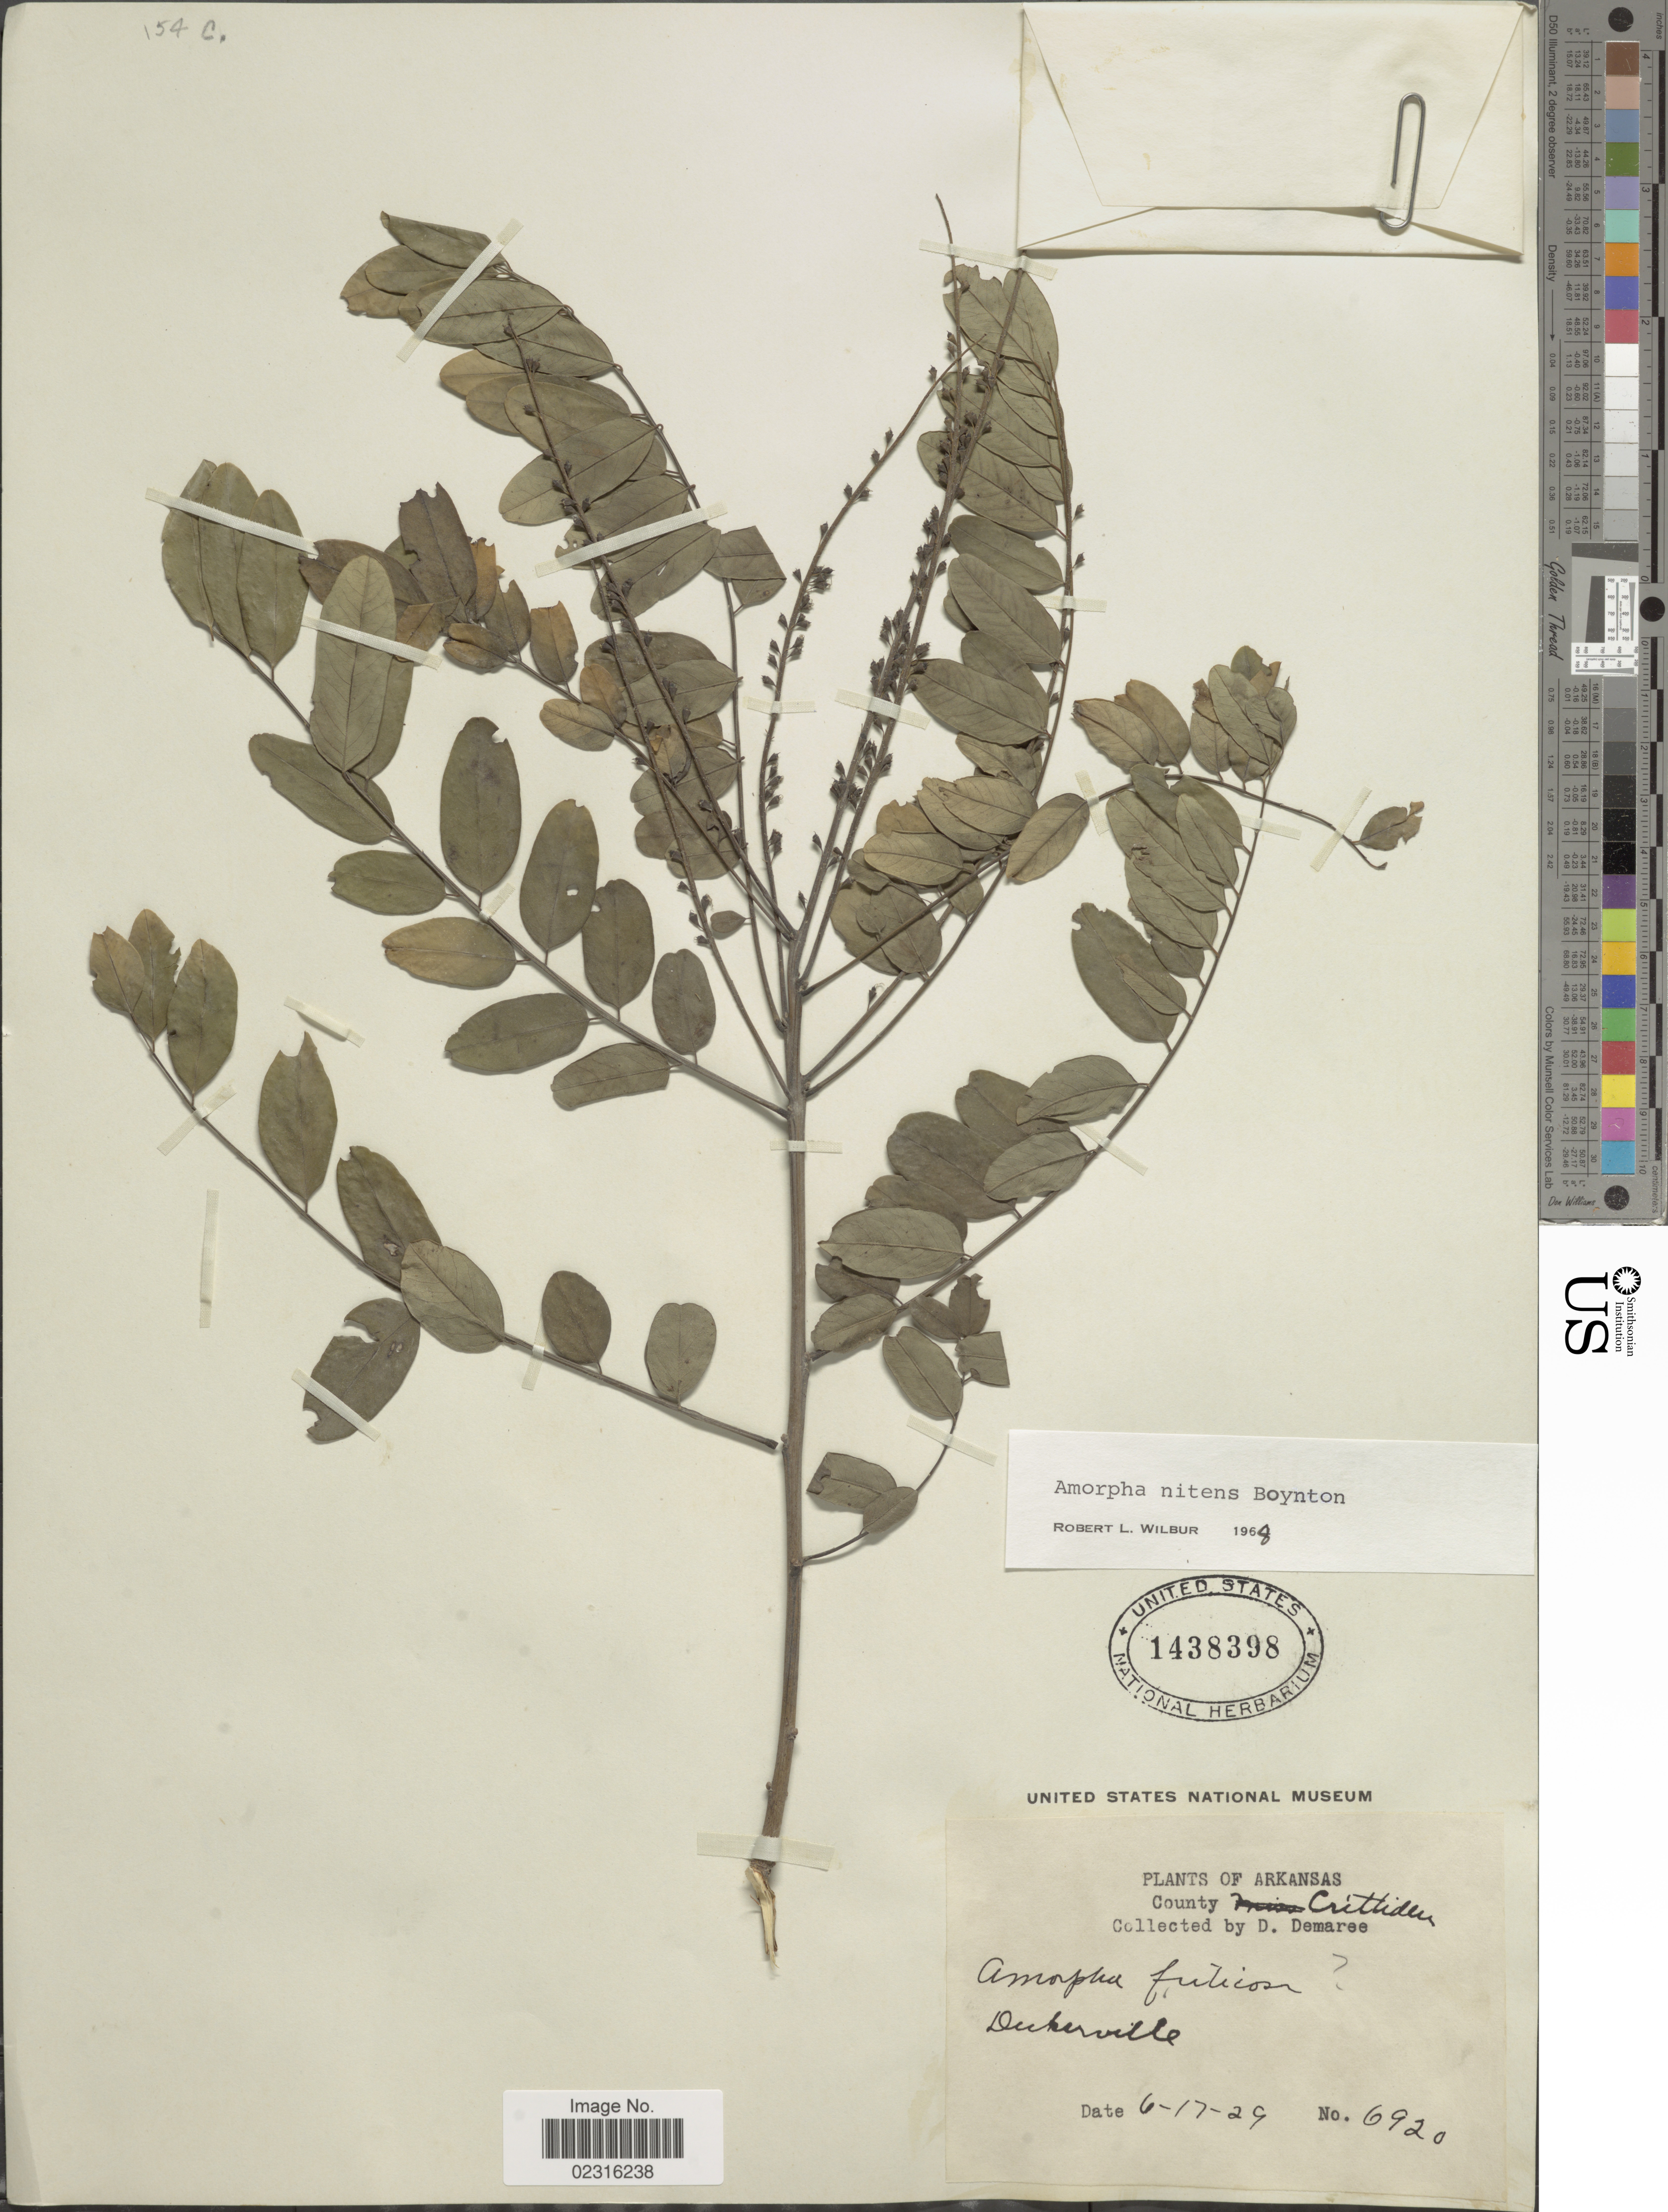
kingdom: Plantae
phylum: Tracheophyta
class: Magnoliopsida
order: Fabales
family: Fabaceae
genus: Amorpha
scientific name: Amorpha nitens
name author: F.E. Boynton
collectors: D. Demaree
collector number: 6920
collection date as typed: Transcribed d/m/y: 17/6/29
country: United States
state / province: Arkansas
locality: County Crittiden, Deckerville.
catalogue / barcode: US 1438398